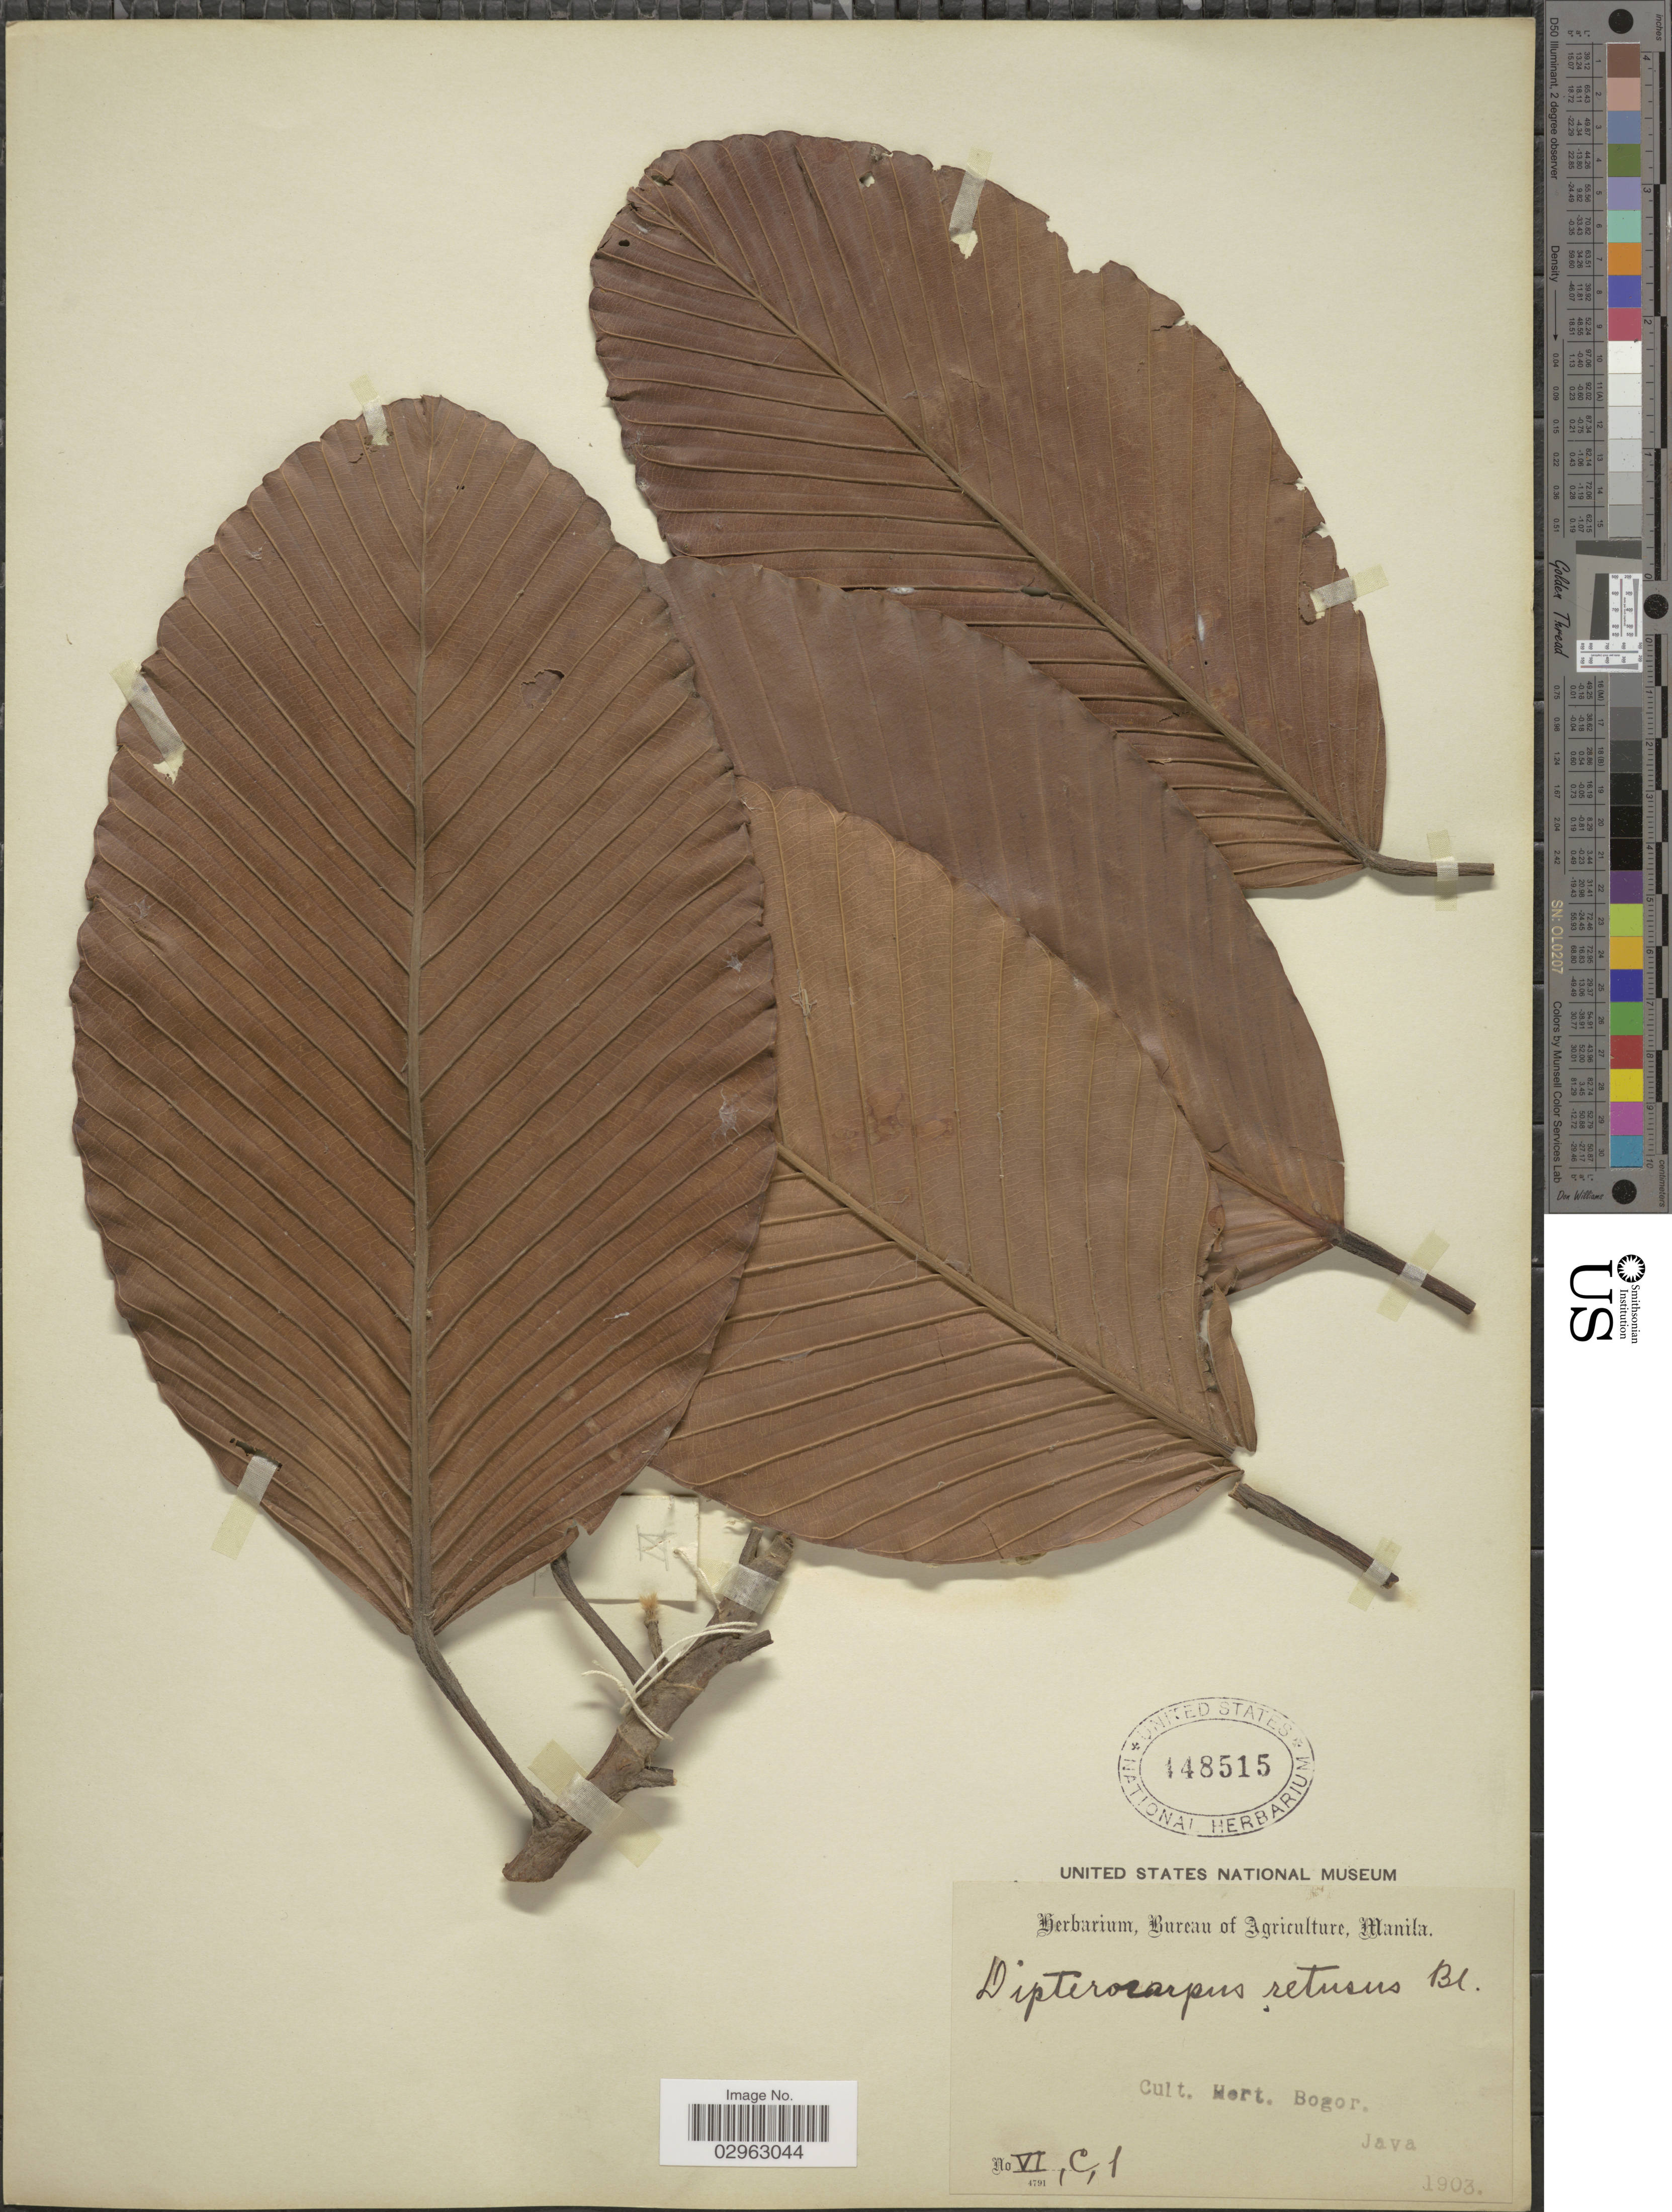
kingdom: Plantae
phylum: Tracheophyta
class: Magnoliopsida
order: Malvales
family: Dipterocarpaceae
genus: Dipterocarpus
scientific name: Dipterocarpus retusus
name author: Blume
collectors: Ex herb. Bureau of Agriculture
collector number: VI,c,1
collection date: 1903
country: Indonesia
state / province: Java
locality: Cult. Hort. Bogor.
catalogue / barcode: US 148515